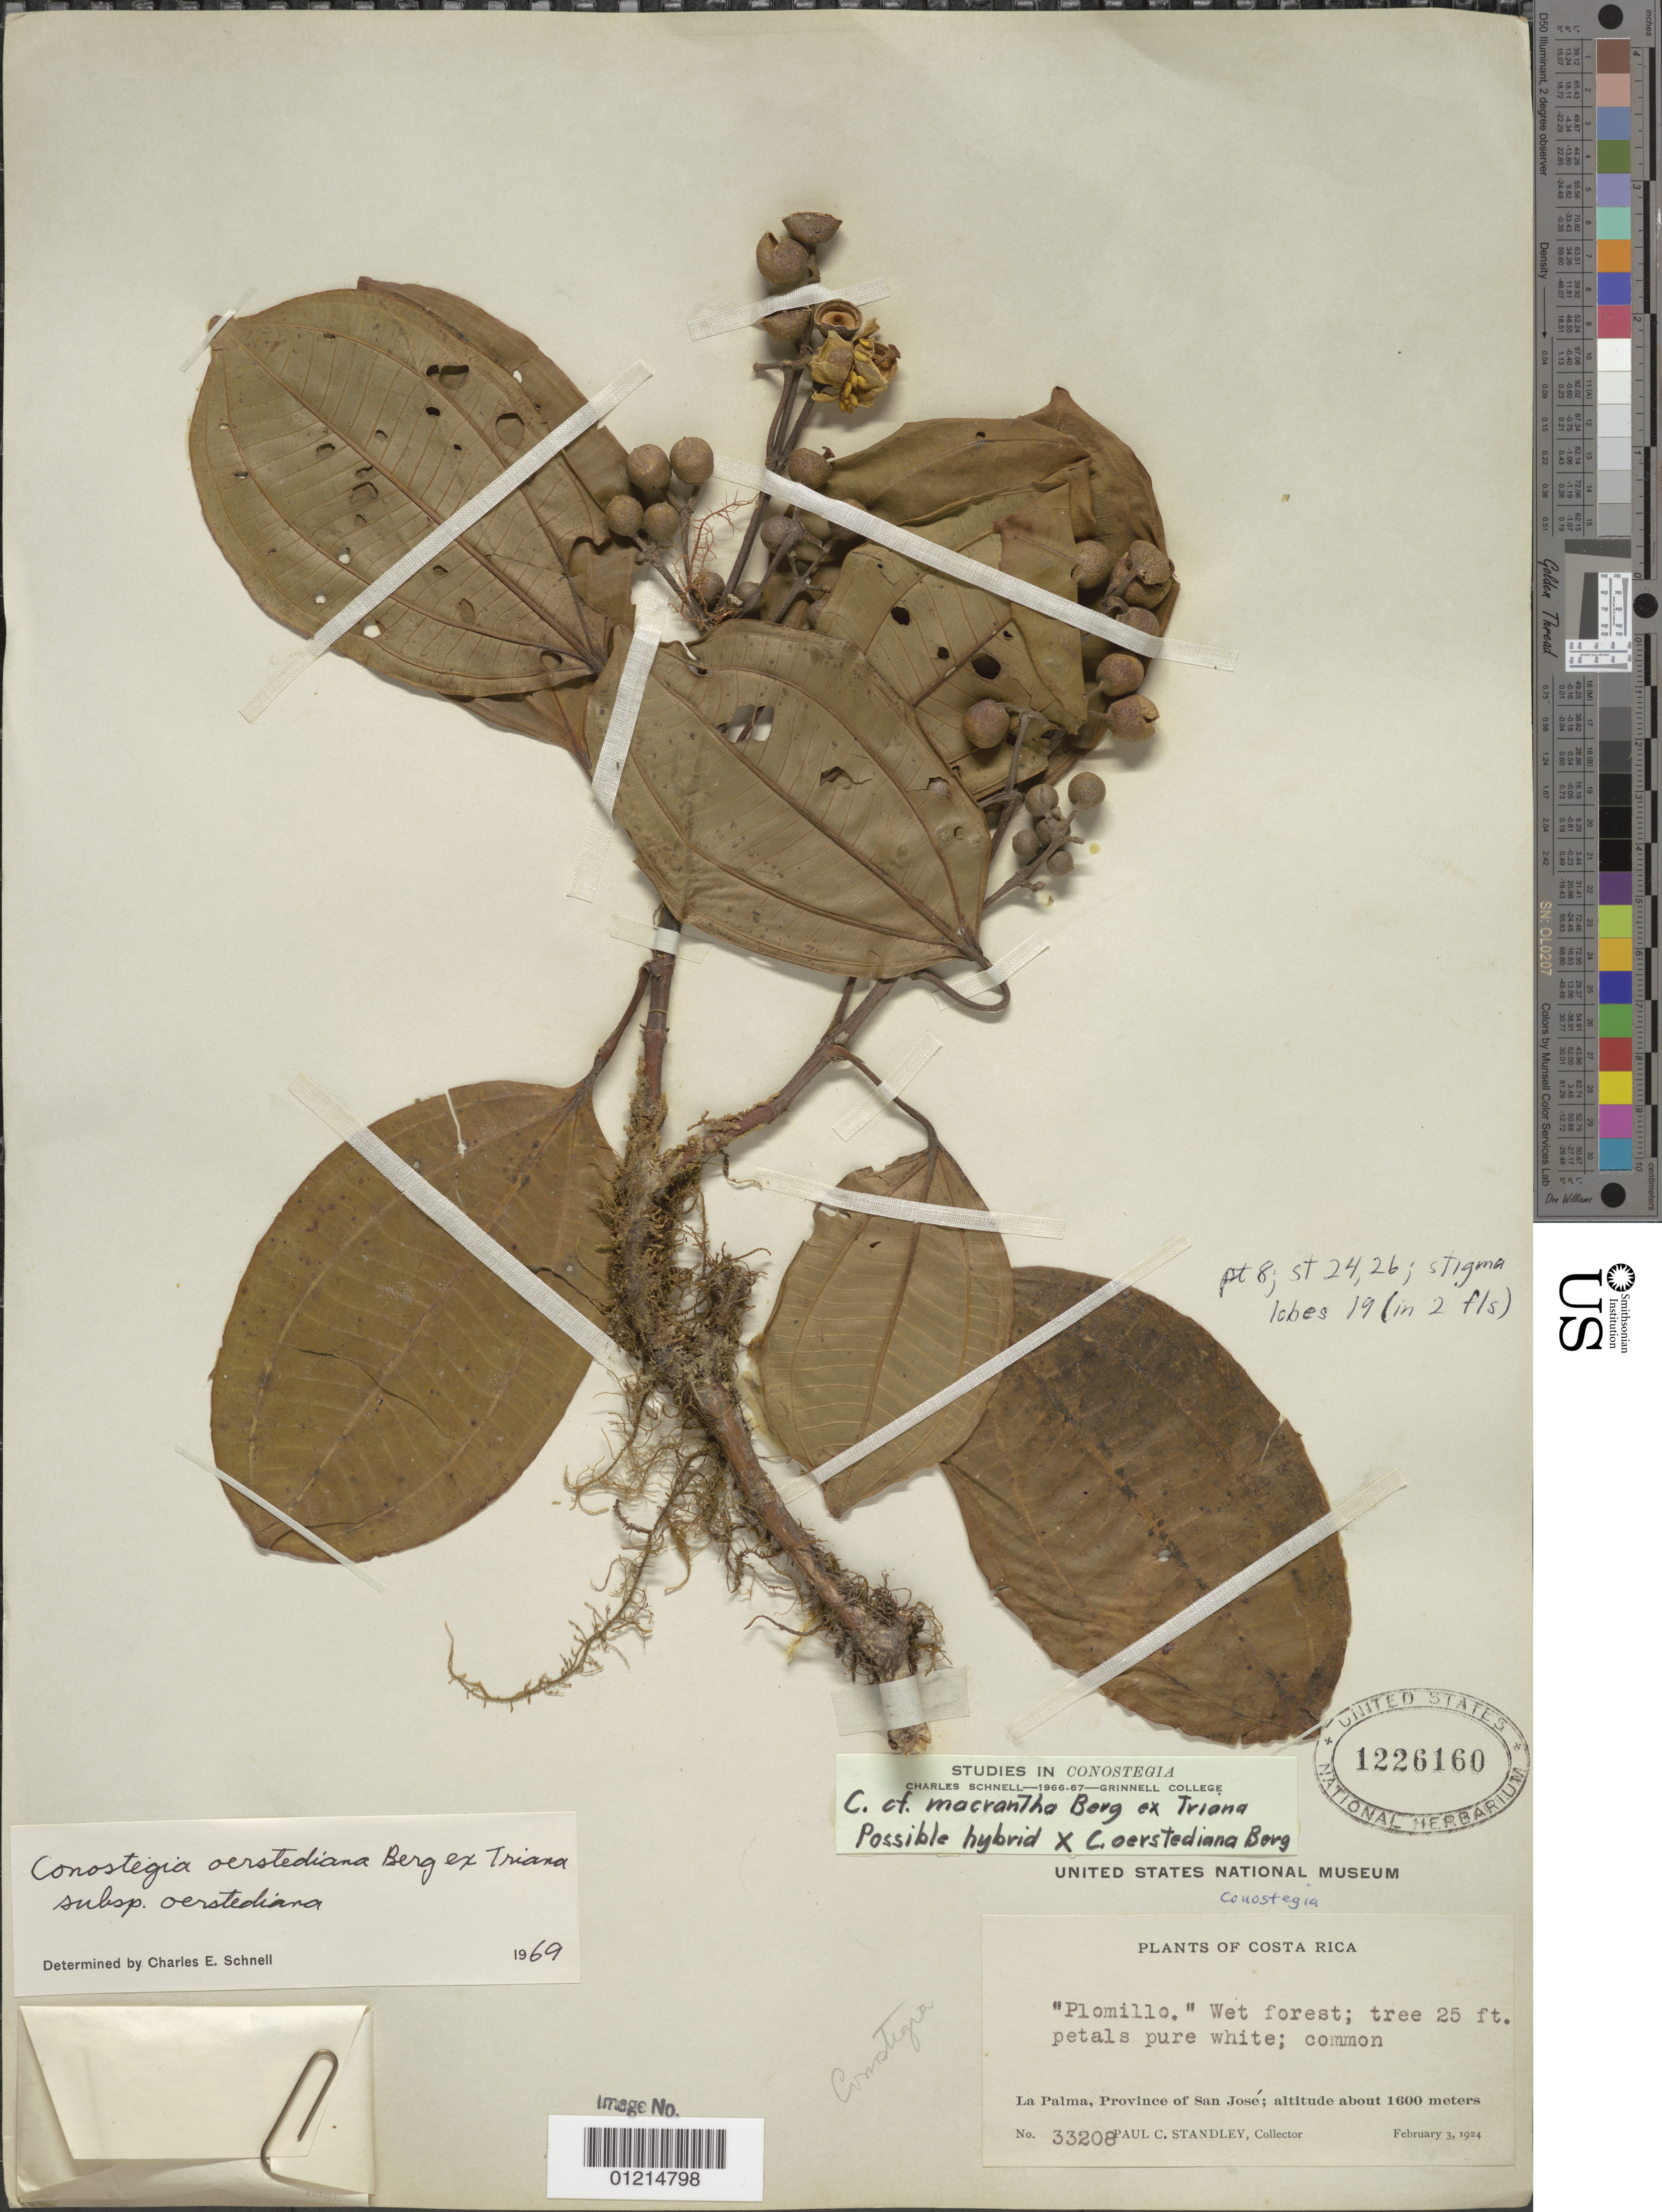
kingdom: Plantae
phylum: Tracheophyta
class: Magnoliopsida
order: Myrtales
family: Melastomataceae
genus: Conostegia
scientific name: Conostegia oerstediana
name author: O. Berg ex Triana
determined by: Schnell, C. E.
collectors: P. C. Standley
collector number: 33208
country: Costa Rica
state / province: San José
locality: La Palma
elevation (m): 1600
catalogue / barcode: US 1226160